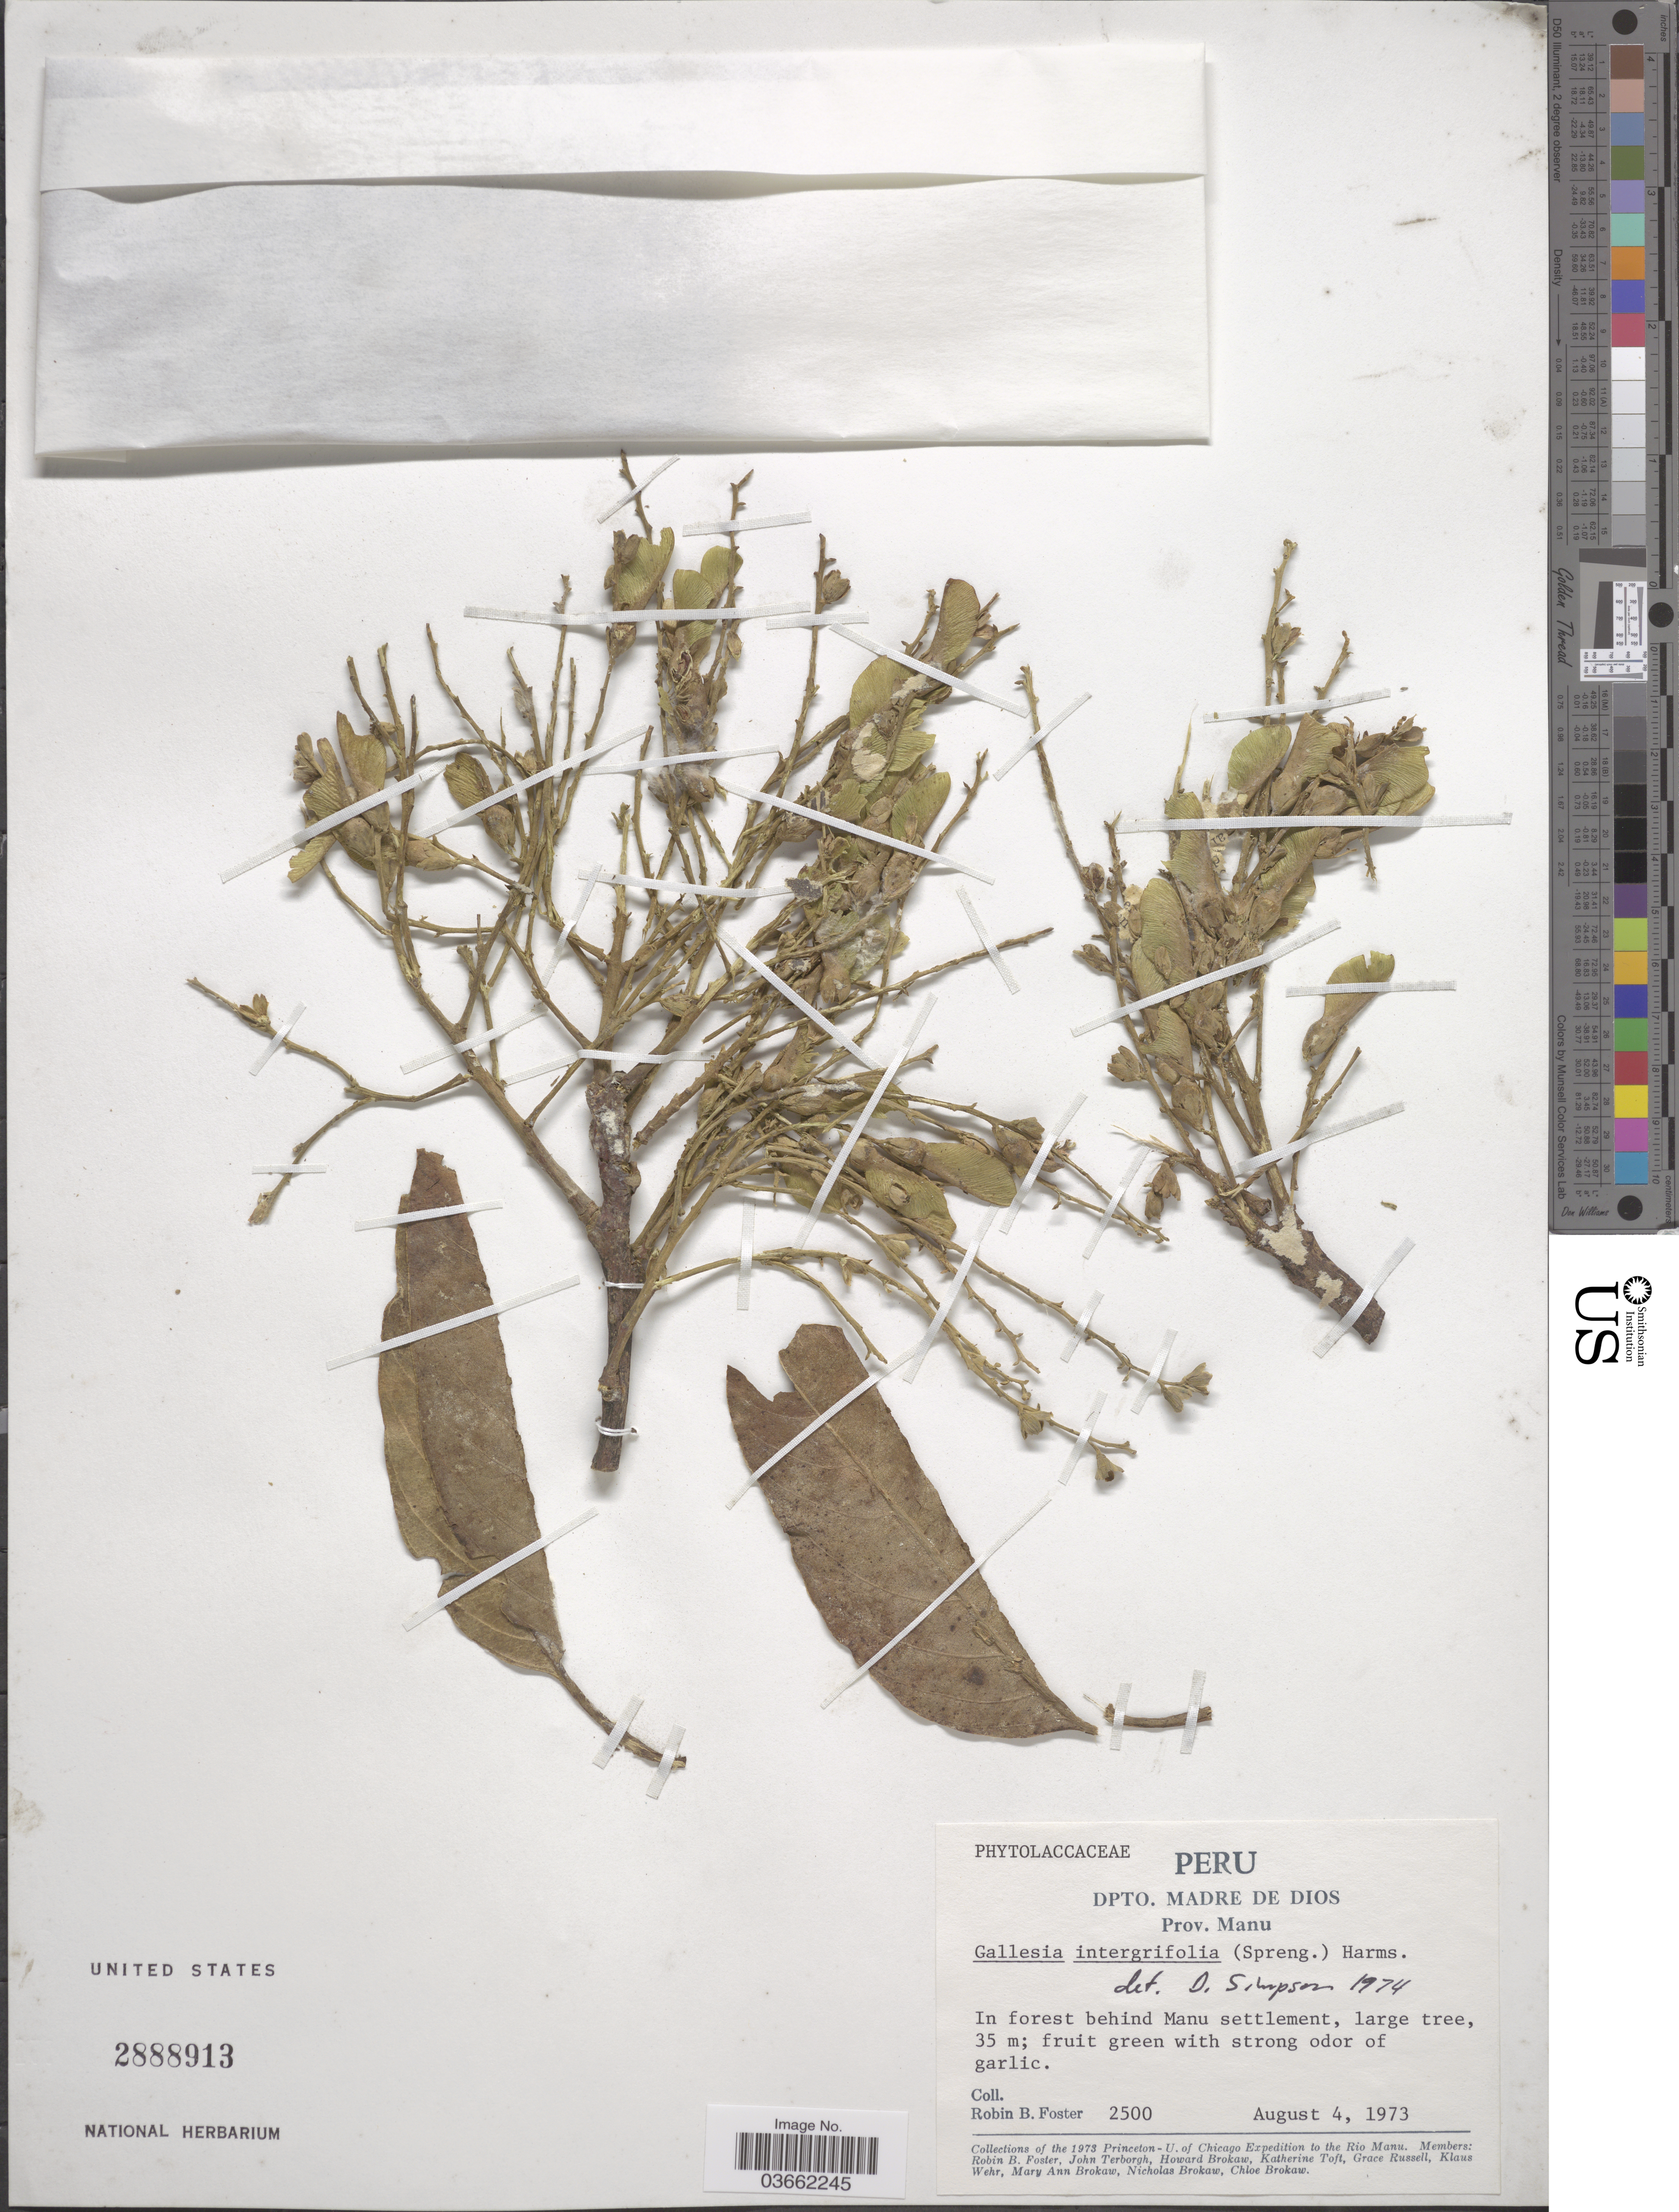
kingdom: Plantae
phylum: Tracheophyta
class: Magnoliopsida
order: Caryophyllales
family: Phytolaccaceae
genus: Gallesia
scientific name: Gallesia integrifolia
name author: (Spreng.) Harms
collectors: R. B. Foster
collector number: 2500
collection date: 1973-08-04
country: Peru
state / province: Madre de Dios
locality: Dpto. Madre de Dios. Prov. Manu. In forest behind Manu settlement.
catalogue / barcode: US 2888913